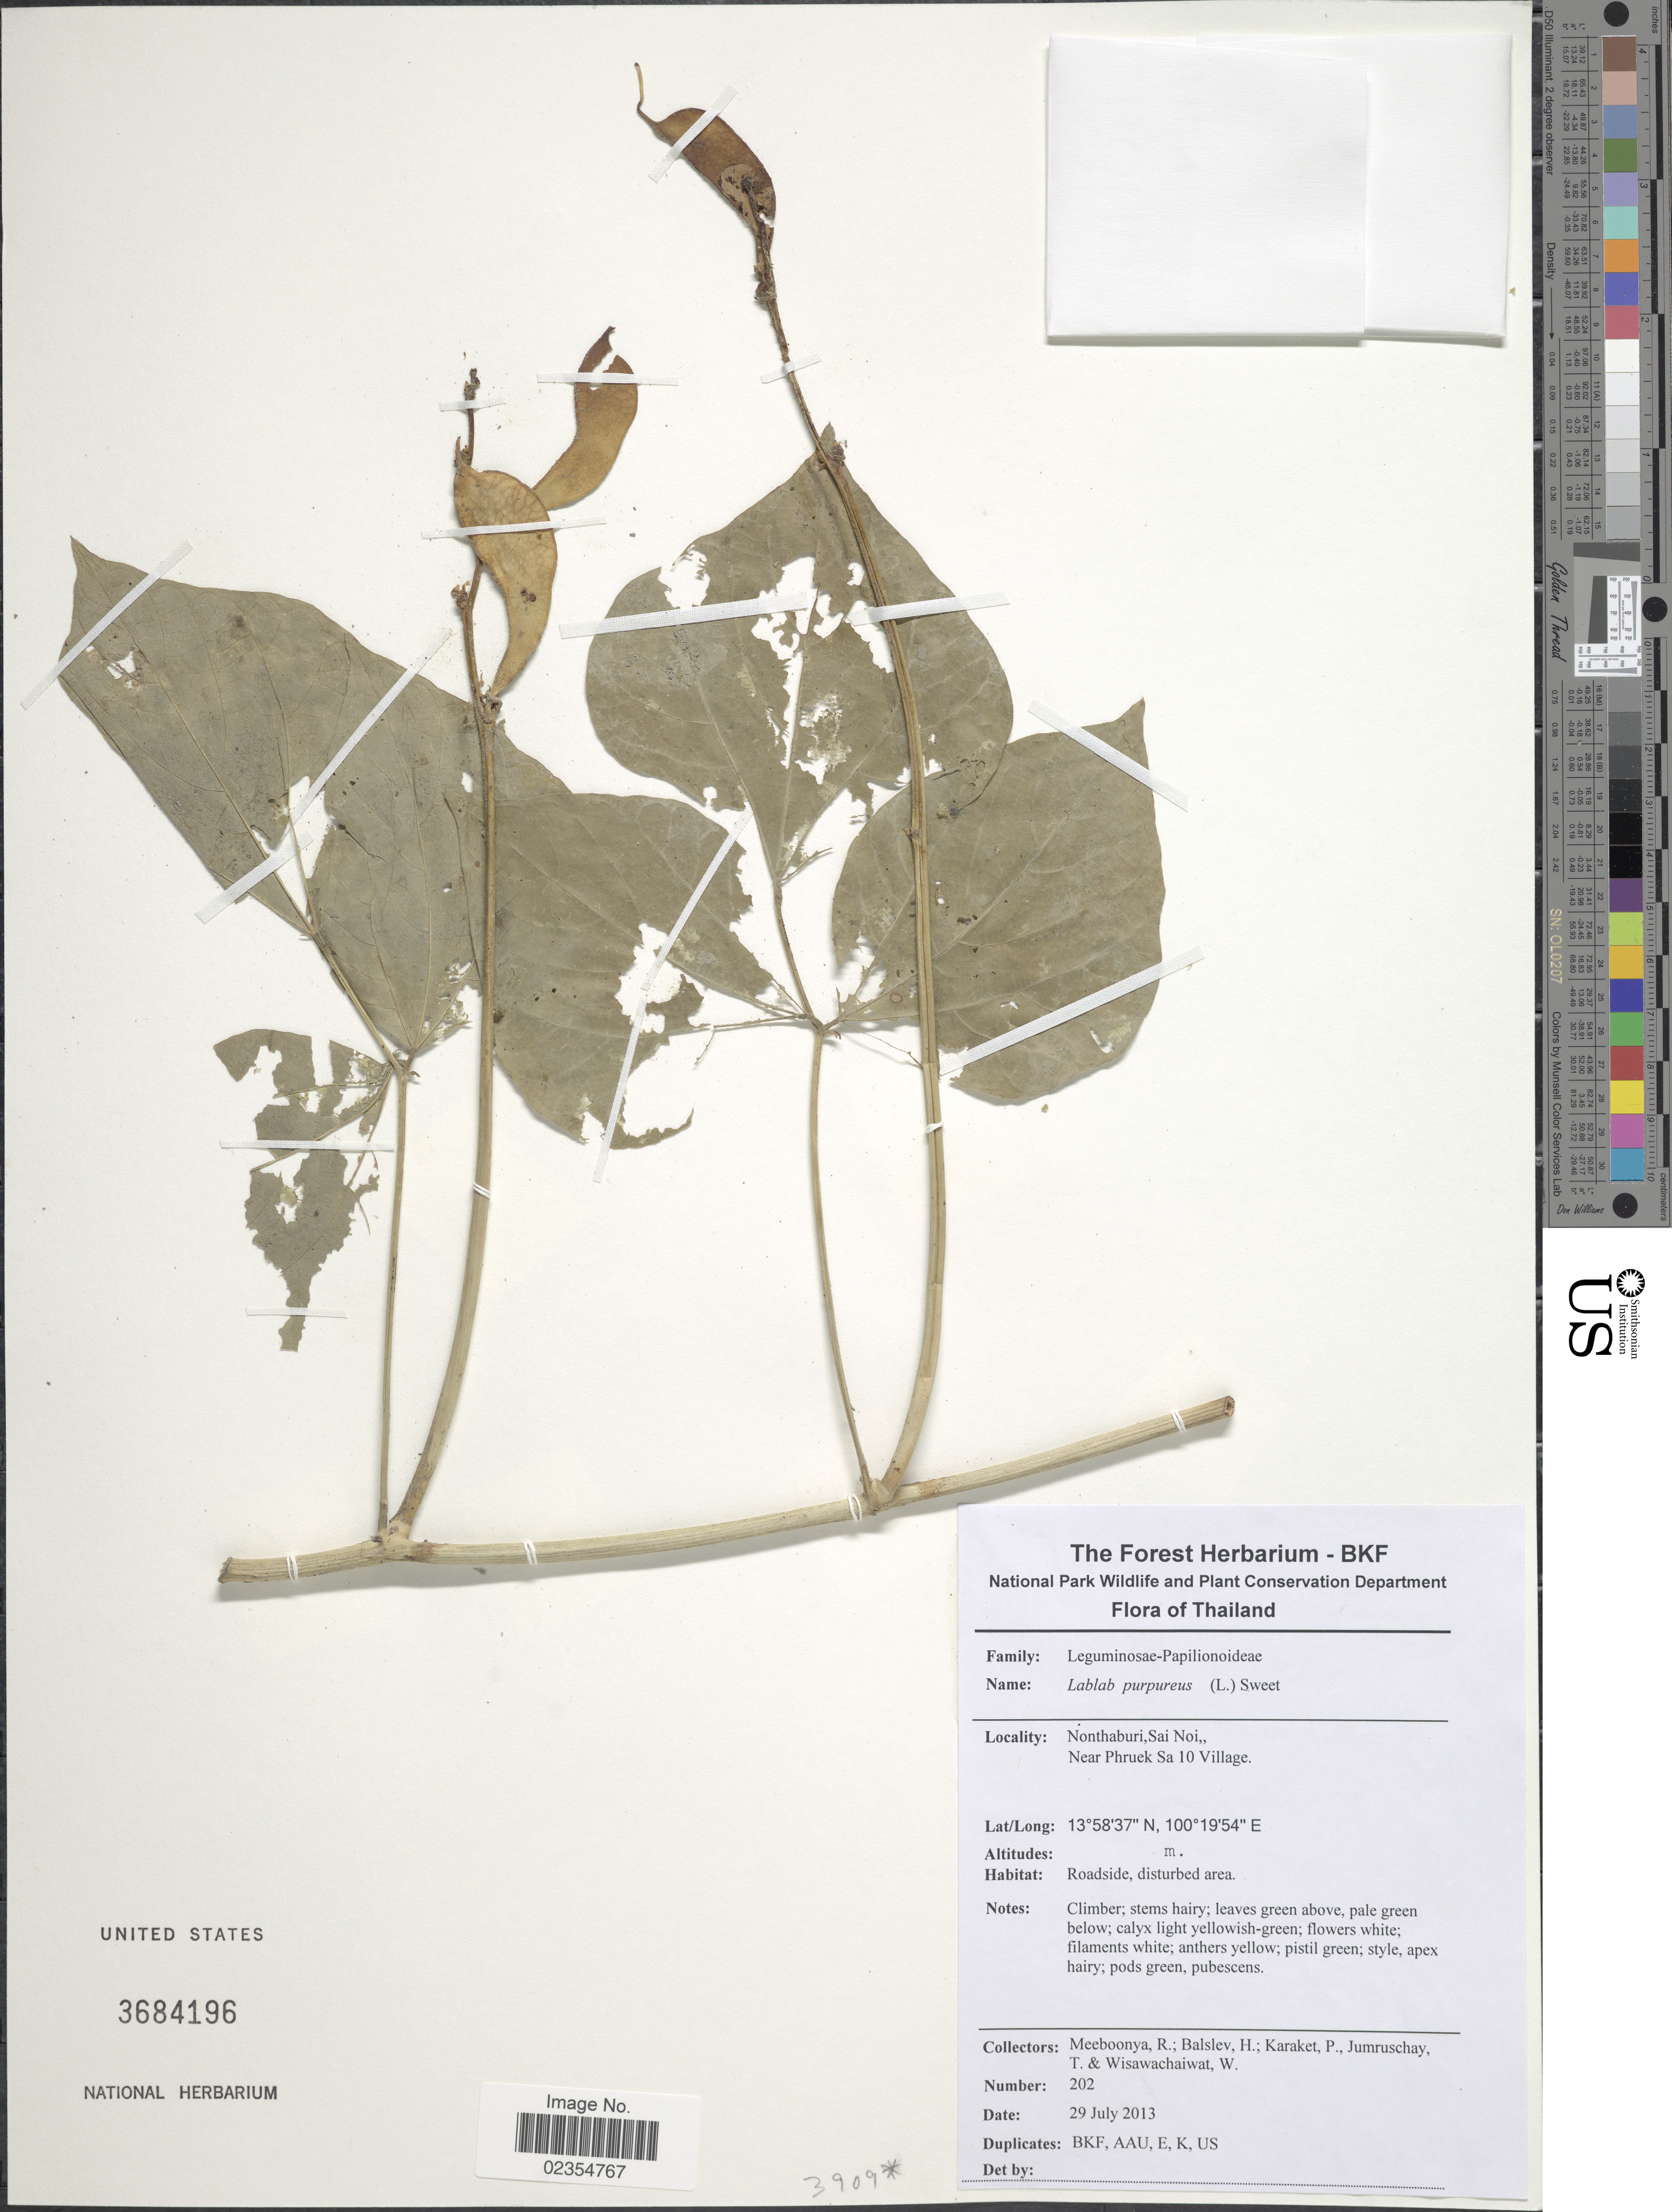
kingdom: Plantae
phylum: Tracheophyta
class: Magnoliopsida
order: Fabales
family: Fabaceae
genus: Lablab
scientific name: Lablab purpureus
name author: (L.) Sweet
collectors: R. Meeboonya, H. Balslev, P. Karaket, T. Jumruschay & W. Wisawachaiwat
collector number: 202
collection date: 2013-07-29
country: Thailand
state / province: Nonthaburi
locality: Sai Noi, near Phruek Sa 10 Village, roadside, disturbed area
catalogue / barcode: US 3684196